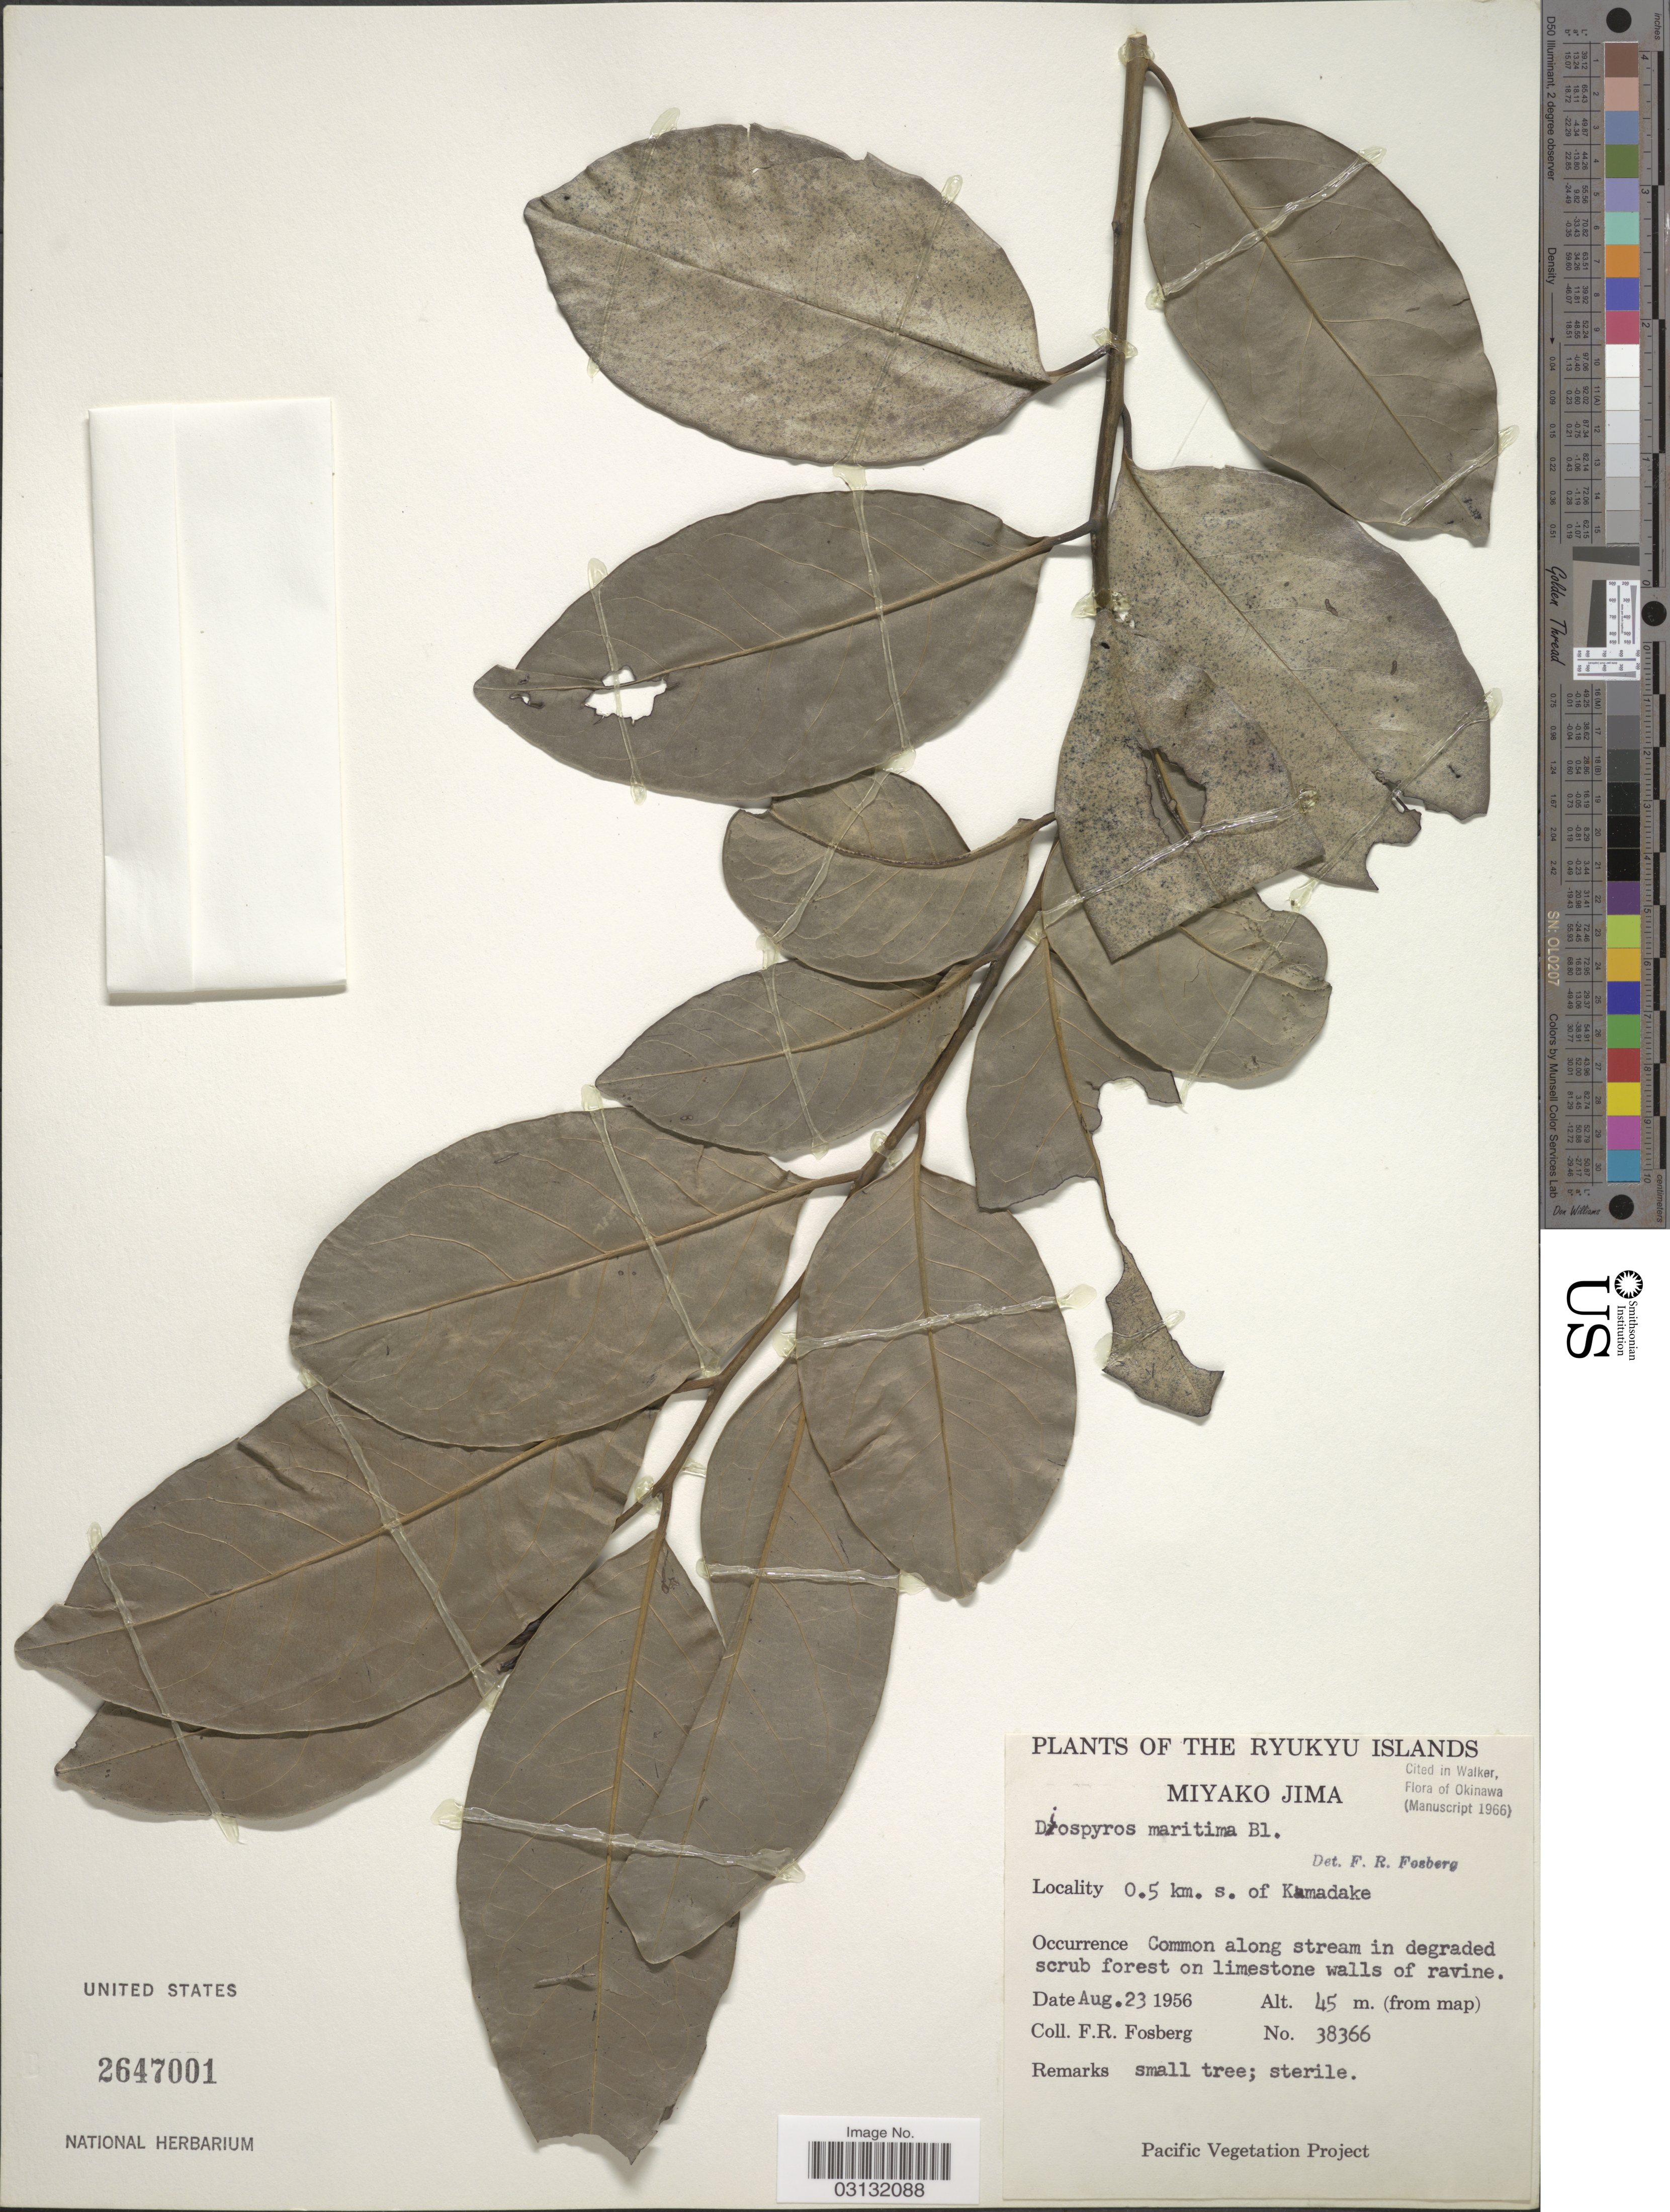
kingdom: Plantae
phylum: Tracheophyta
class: Magnoliopsida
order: Ericales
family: Ebenaceae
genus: Diospyros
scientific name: Diospyros maritima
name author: Blume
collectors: F. R. Fosberg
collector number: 38366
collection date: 1956-08-23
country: Japan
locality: The Ryukyu Islands, Miyako Jima, 0.5 km. s. of Kamadake.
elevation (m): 45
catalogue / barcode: US 2647001